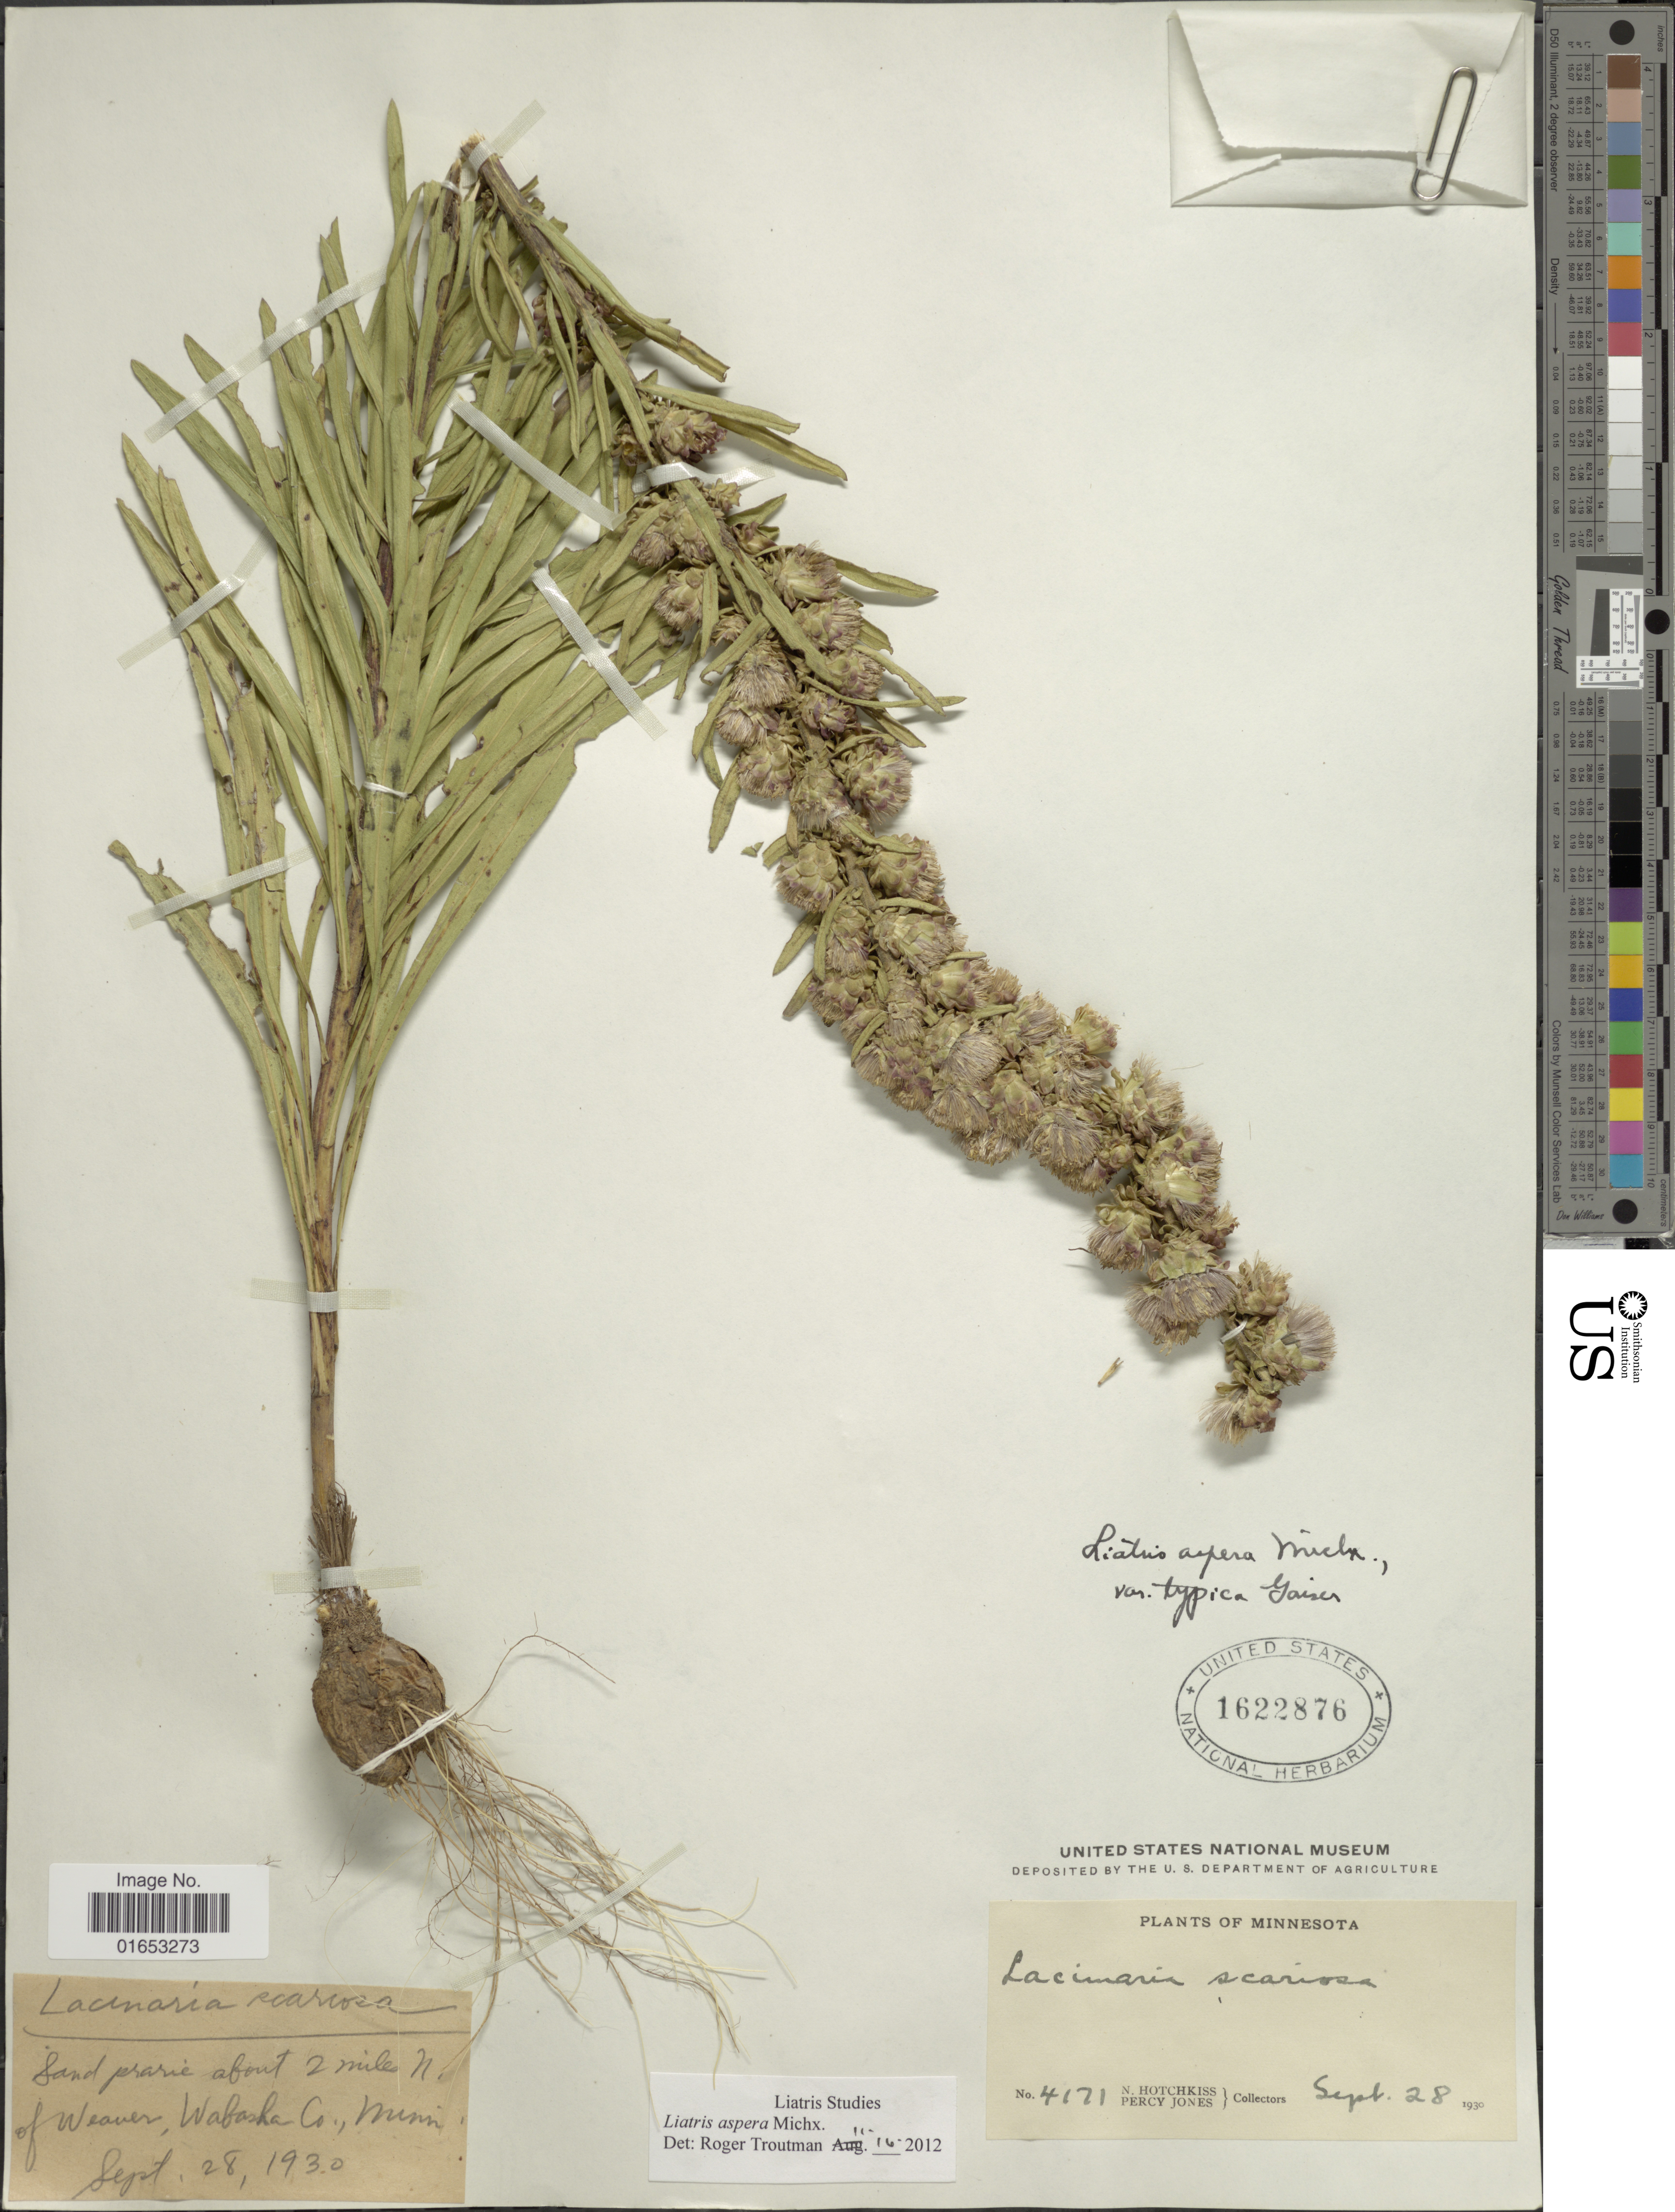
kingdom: Plantae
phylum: Tracheophyta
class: Magnoliopsida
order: Asterales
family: Asteraceae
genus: Liatris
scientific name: Liatris aspera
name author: Michx.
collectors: N. Hotchkiss & P. Jones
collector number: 4171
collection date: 1930-09-28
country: United States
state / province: Minnesota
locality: Sand prairie about 2 miles N. of Weaver, Wabasha Co.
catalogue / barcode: US 1622876